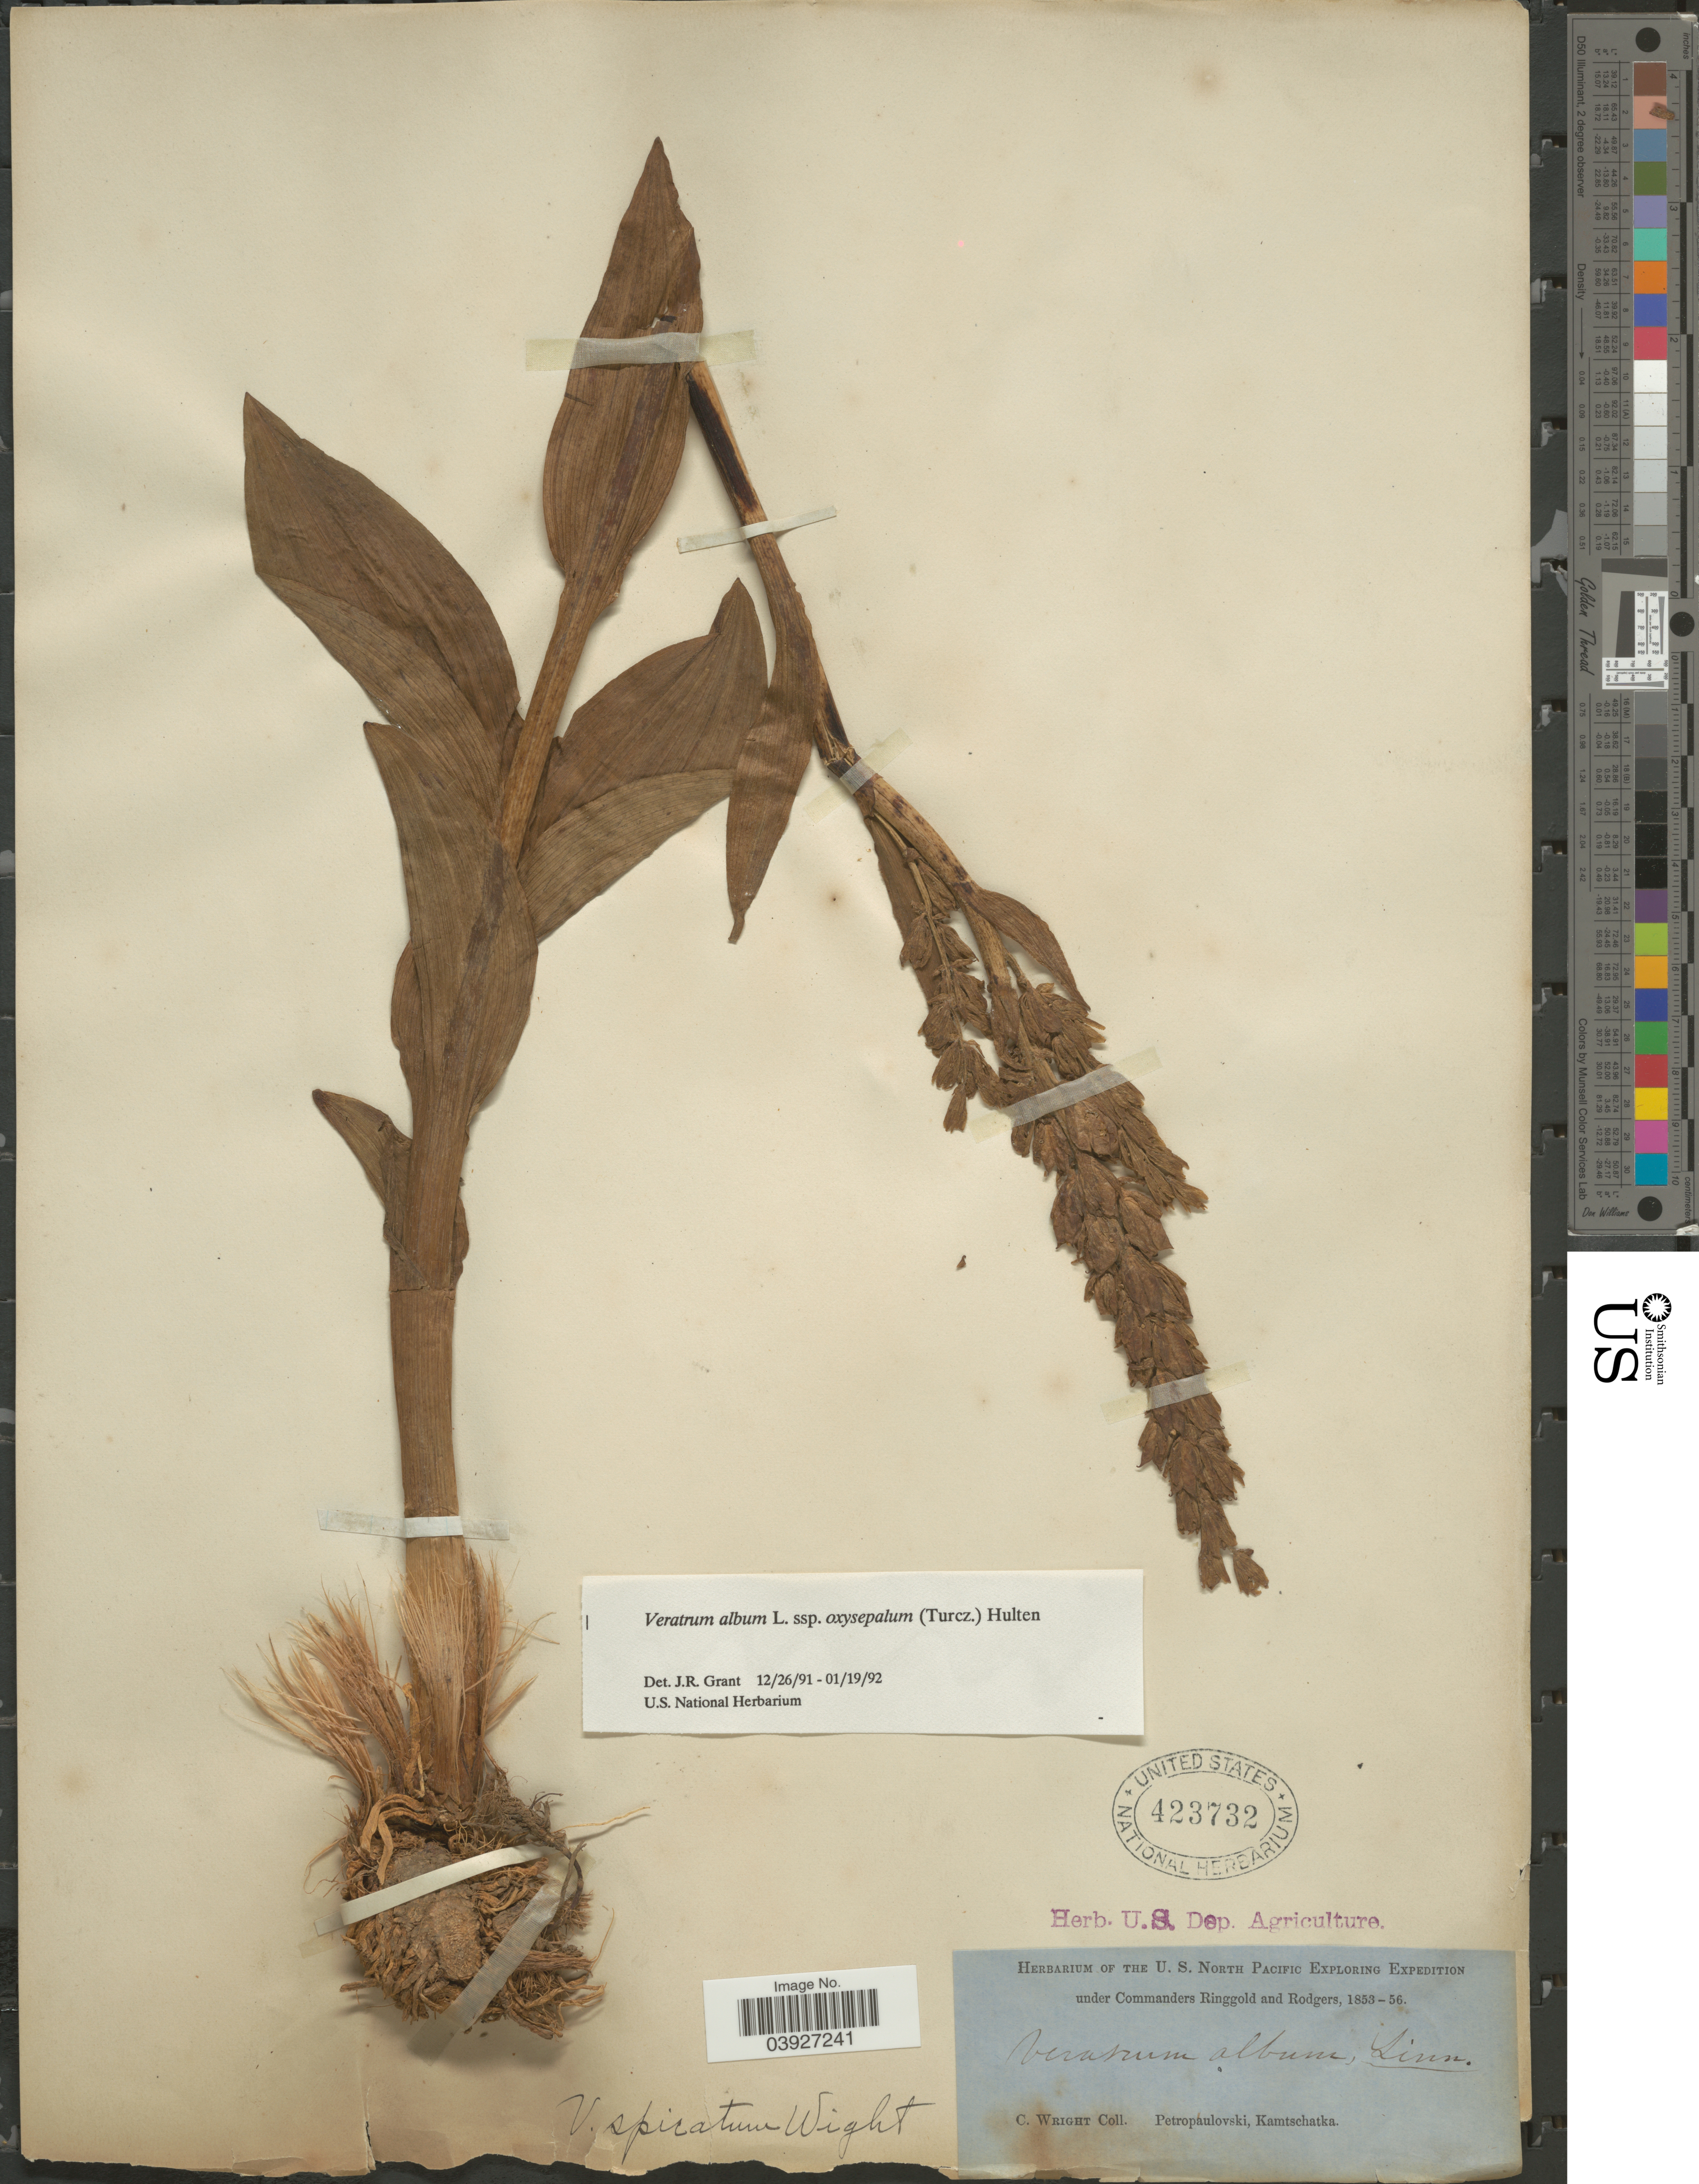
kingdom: Plantae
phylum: Tracheophyta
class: Liliopsida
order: Liliales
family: Melanthiaceae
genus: Veratrum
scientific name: Veratrum album subsp. oxysepalum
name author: (Turcz.) Hultén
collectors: C. Wright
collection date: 1853/1856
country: Russian Federation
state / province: Kamchatka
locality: Petropaulovski, Kamtschatka.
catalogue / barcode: US 423732